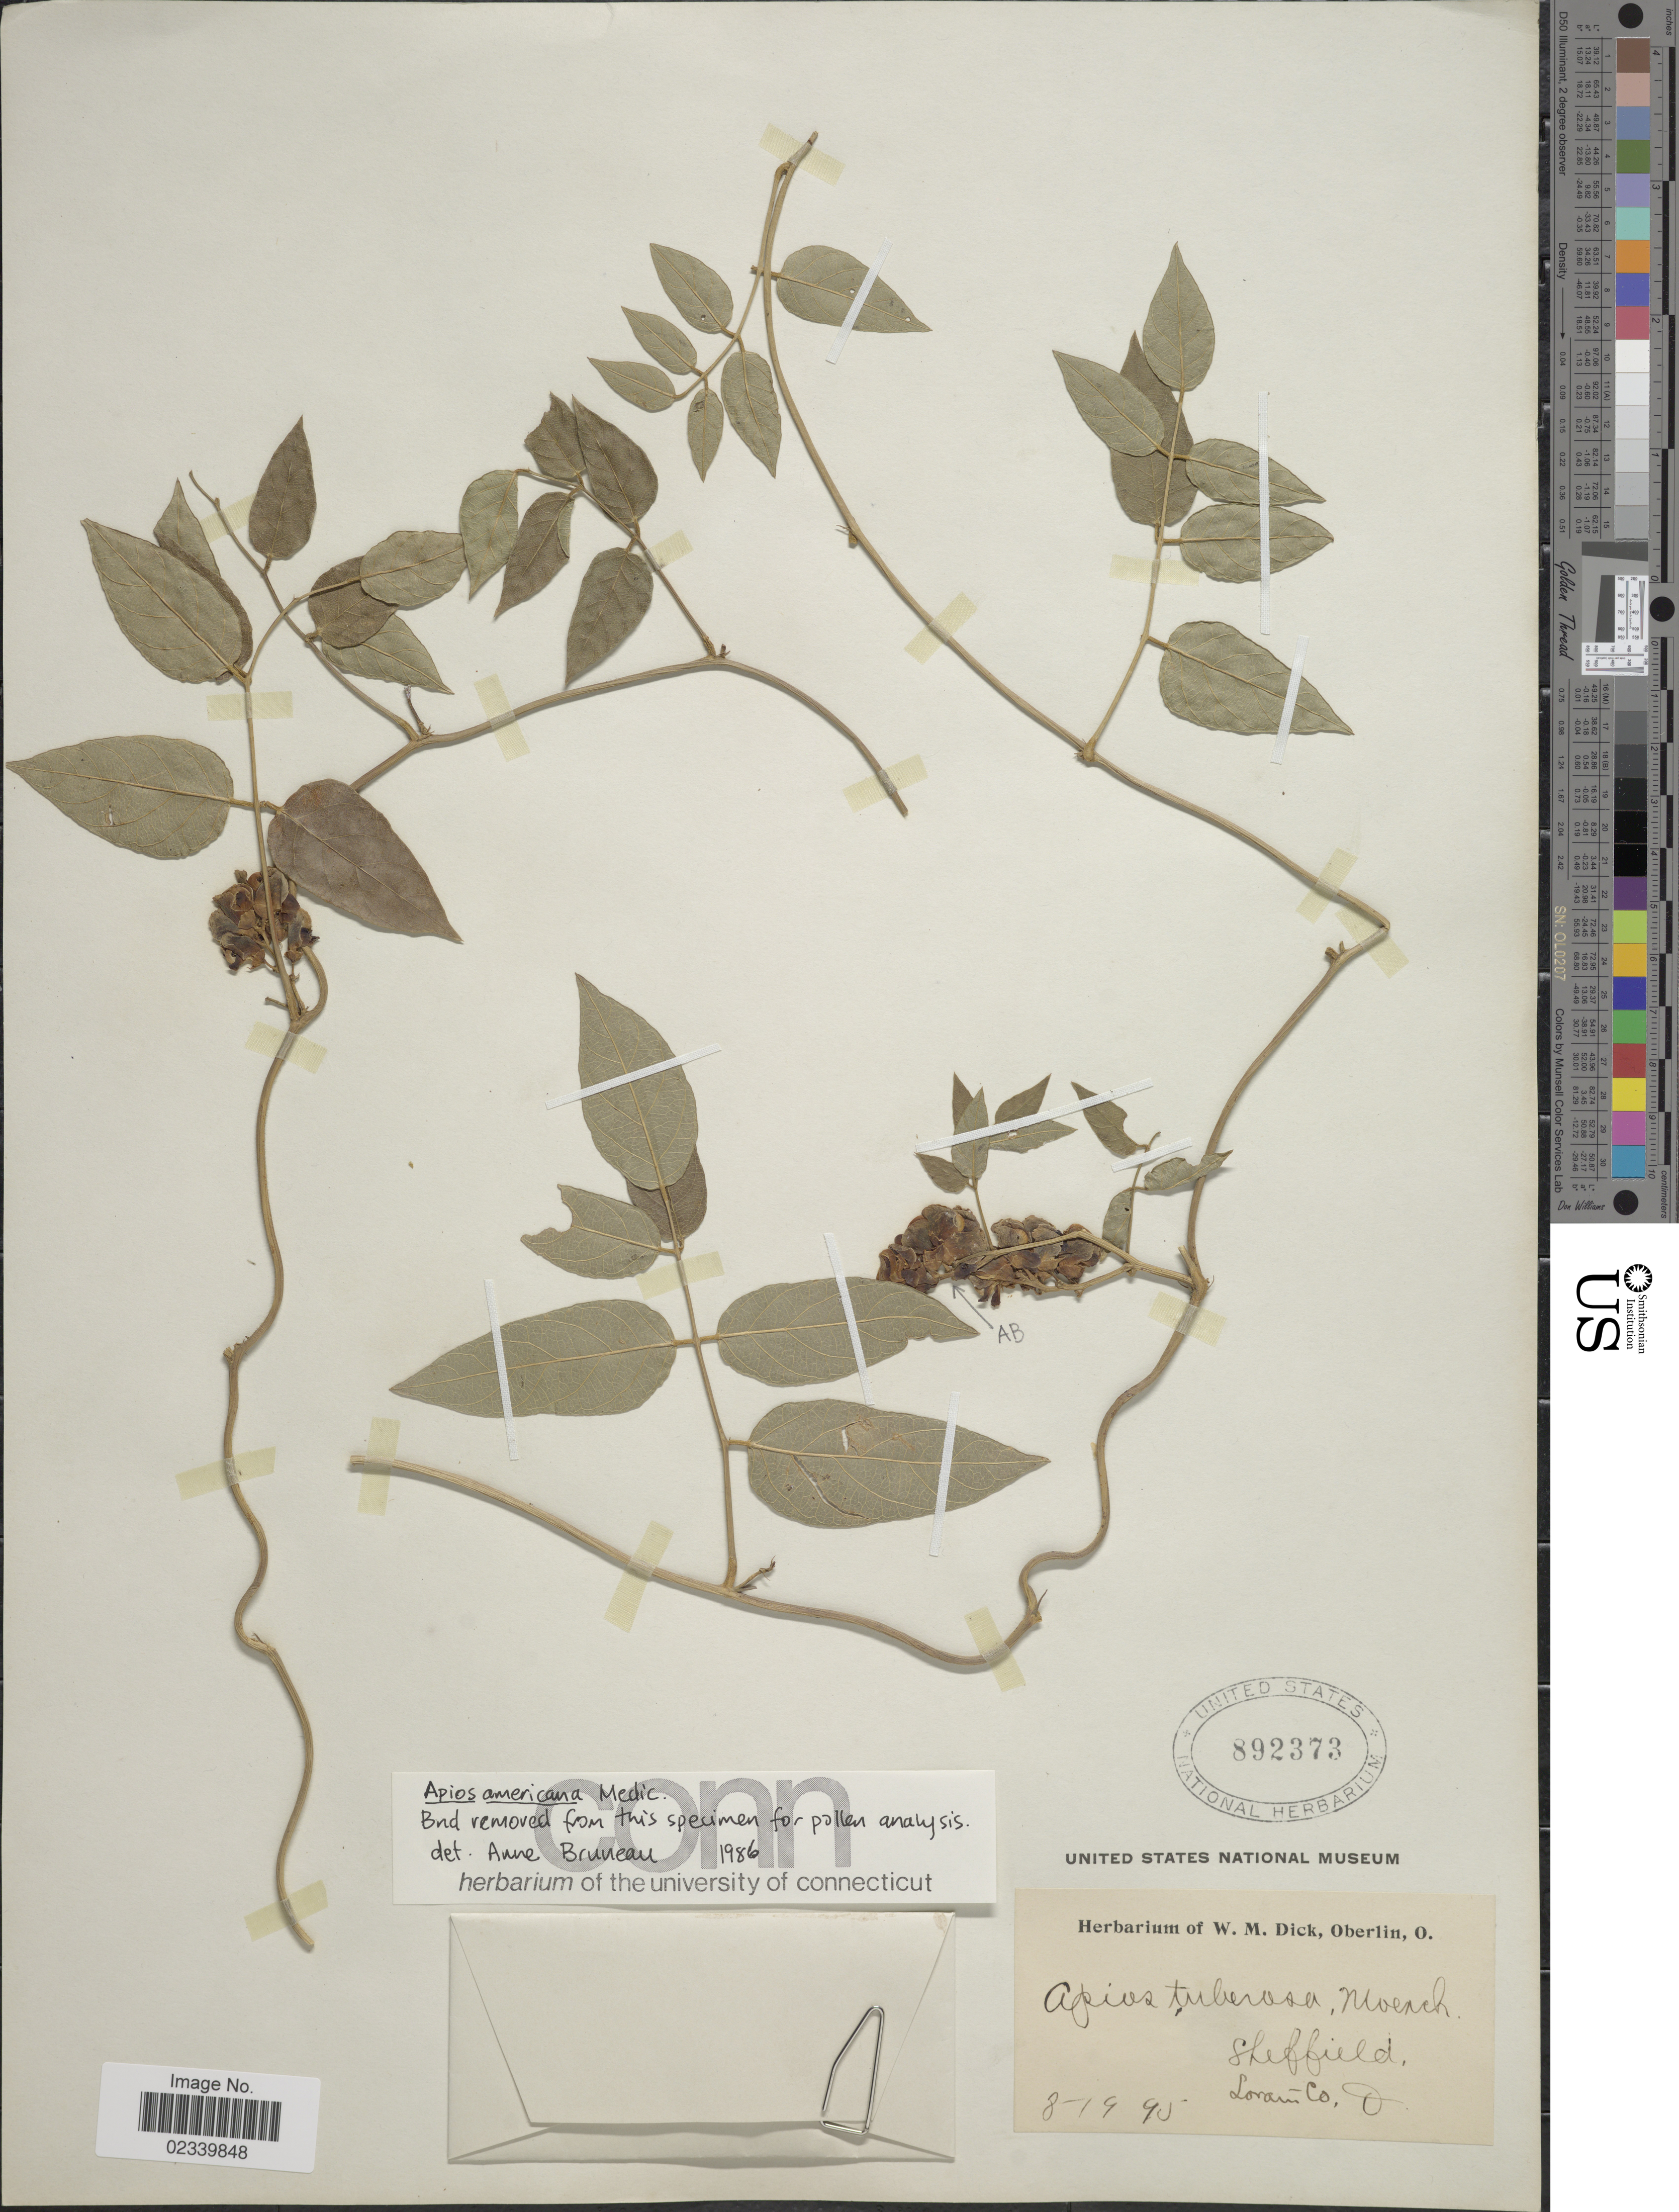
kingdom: Plantae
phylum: Tracheophyta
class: Magnoliopsida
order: Fabales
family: Fabaceae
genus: Apios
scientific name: Apios americana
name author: Medik.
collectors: ex Herb. W. M. Dick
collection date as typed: Transcribed d/m/y: 19/8/95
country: United States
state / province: Iowa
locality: Sheffield, Lorain Co. O.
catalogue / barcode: US 892373